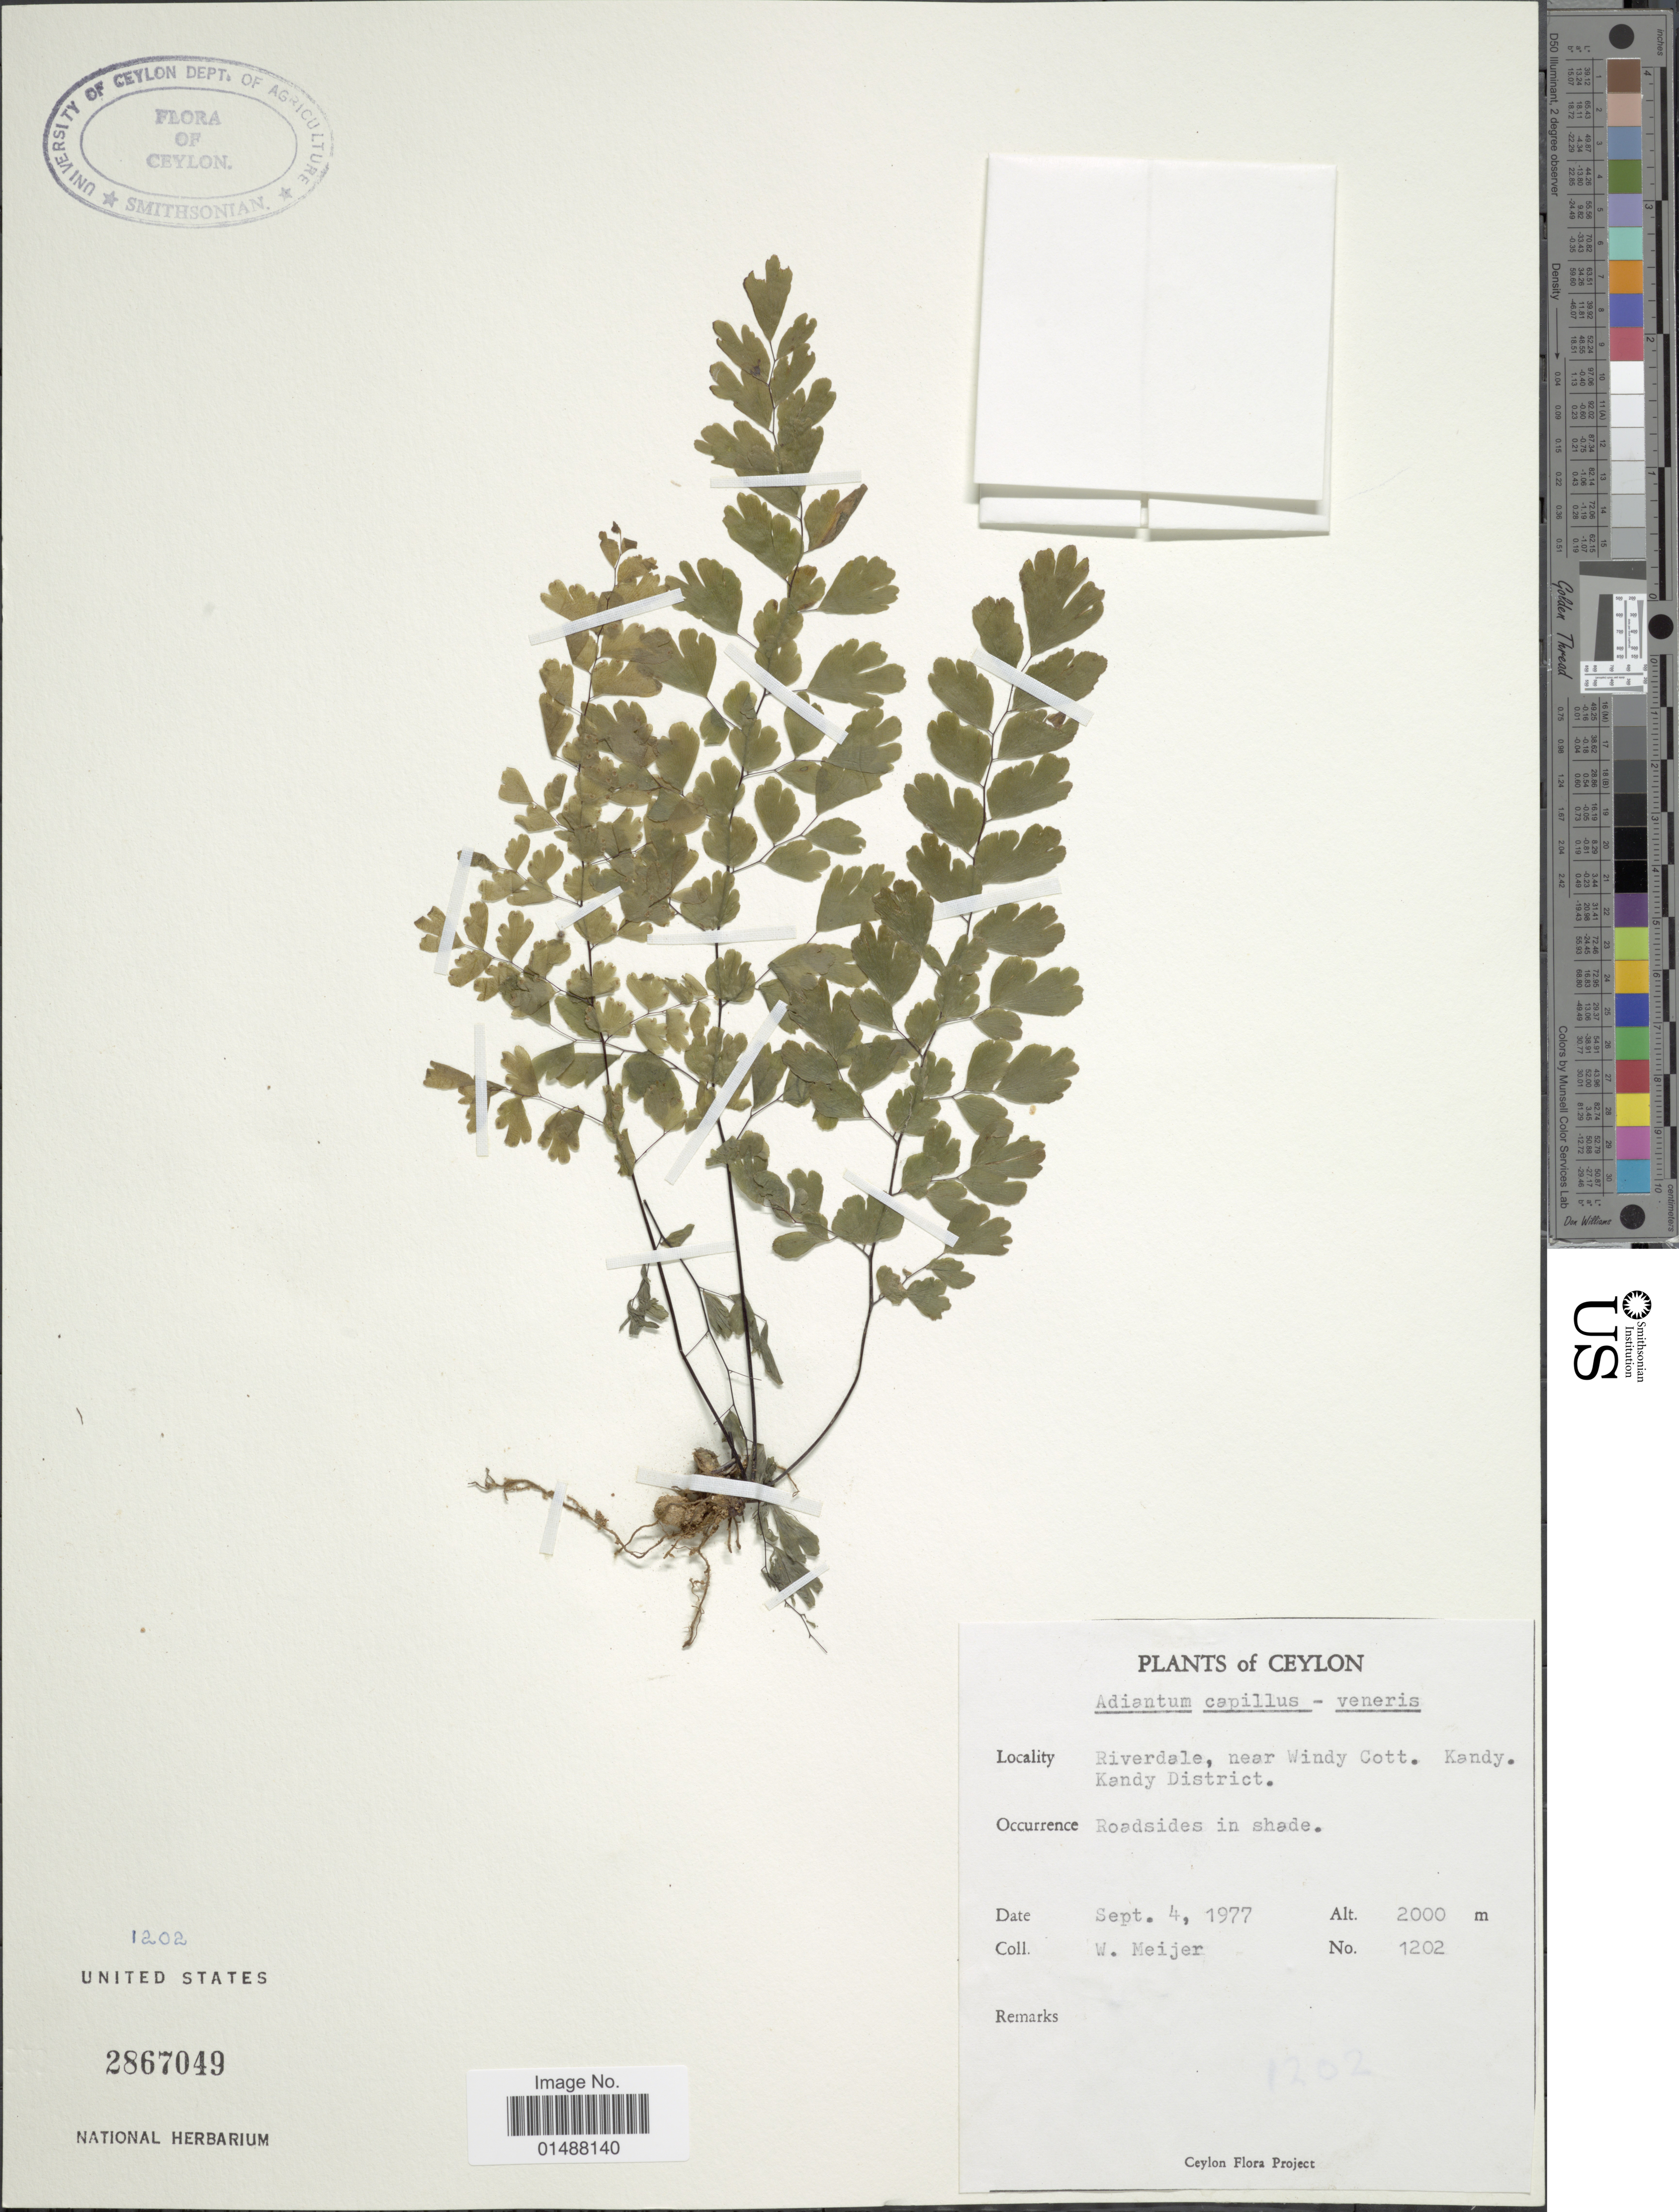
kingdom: Plantae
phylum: Tracheophyta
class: Polypodiopsida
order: Polypodiales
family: Pteridaceae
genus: Adiantum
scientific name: Adiantum capillus-veneris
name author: L.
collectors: W. Meijer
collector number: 1202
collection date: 1977-09-04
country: Sri Lanka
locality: Ceylon, Riverdale, near Windy Cott, Kandy, Kandy District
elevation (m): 2000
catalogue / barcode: US 2867049